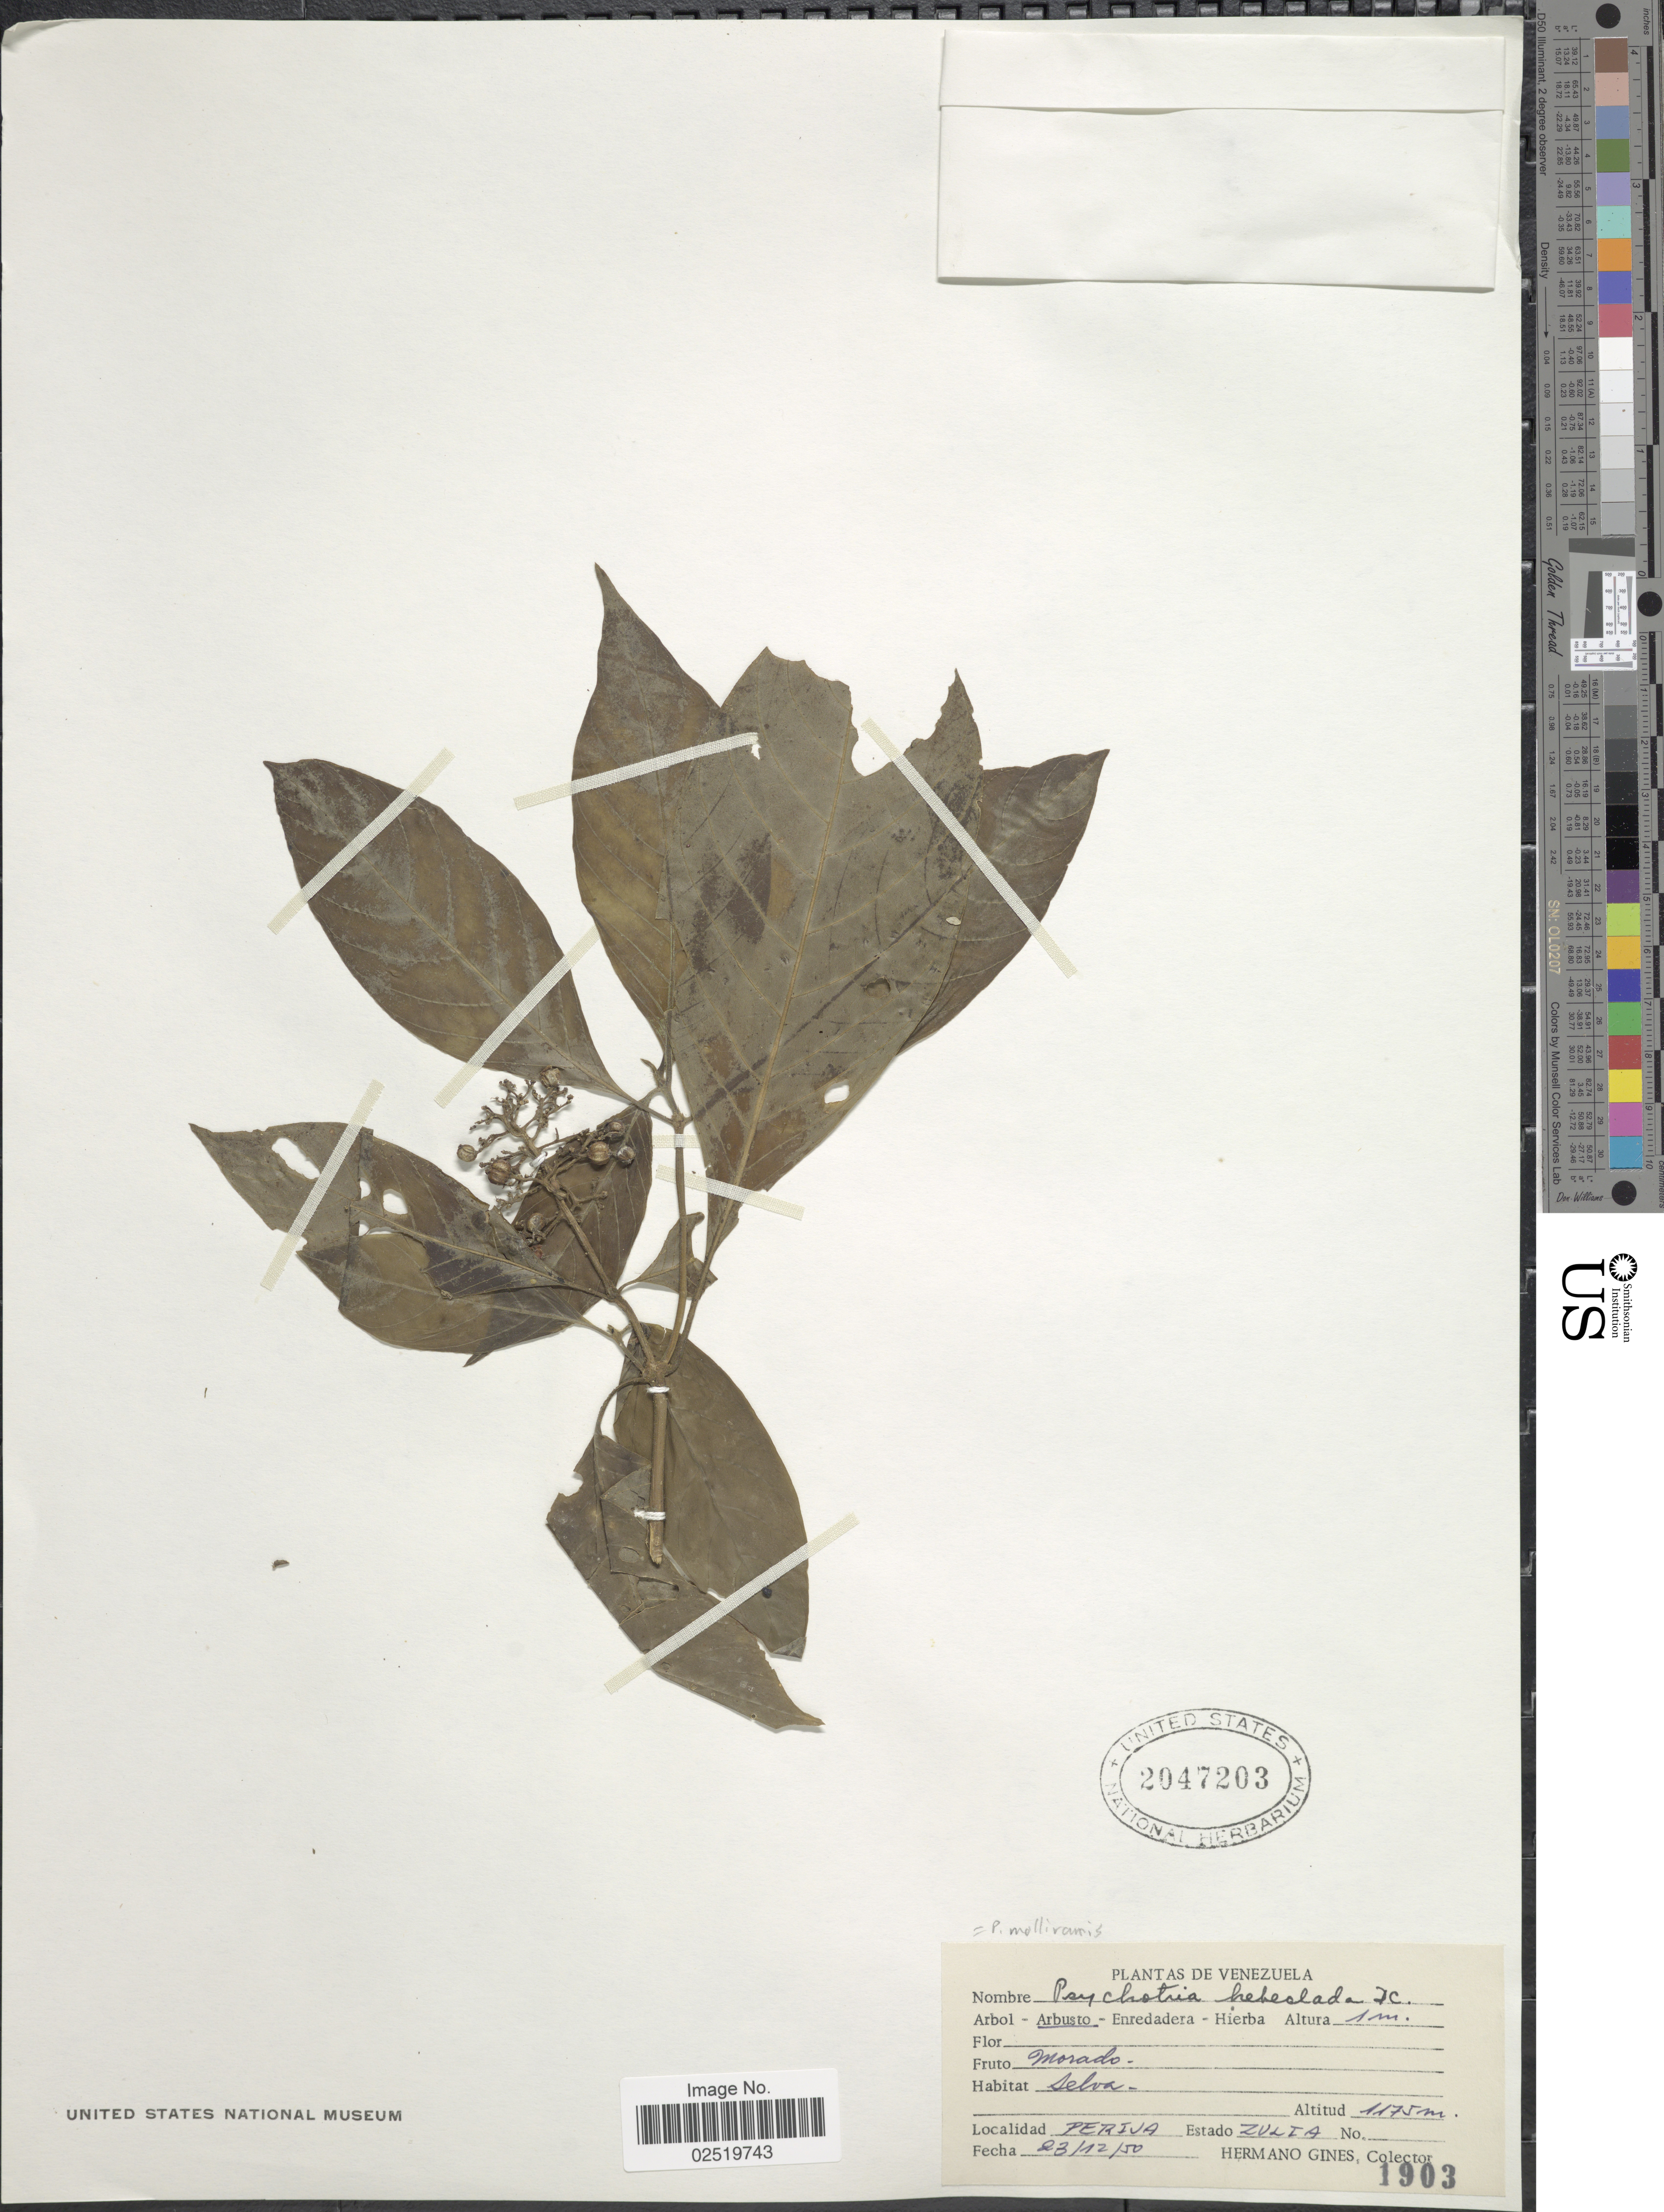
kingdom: Plantae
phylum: Tracheophyta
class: Magnoliopsida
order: Gentianales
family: Rubiaceae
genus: Psychotria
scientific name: Psychotria molliramis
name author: (K. Schum. & K. Krause) Steyerm.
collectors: Bro. Gines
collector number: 1903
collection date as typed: Transcribed d/m/y: 23/12/50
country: Venezuela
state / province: Zulia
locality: Perija.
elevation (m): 1175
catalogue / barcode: US 2047203